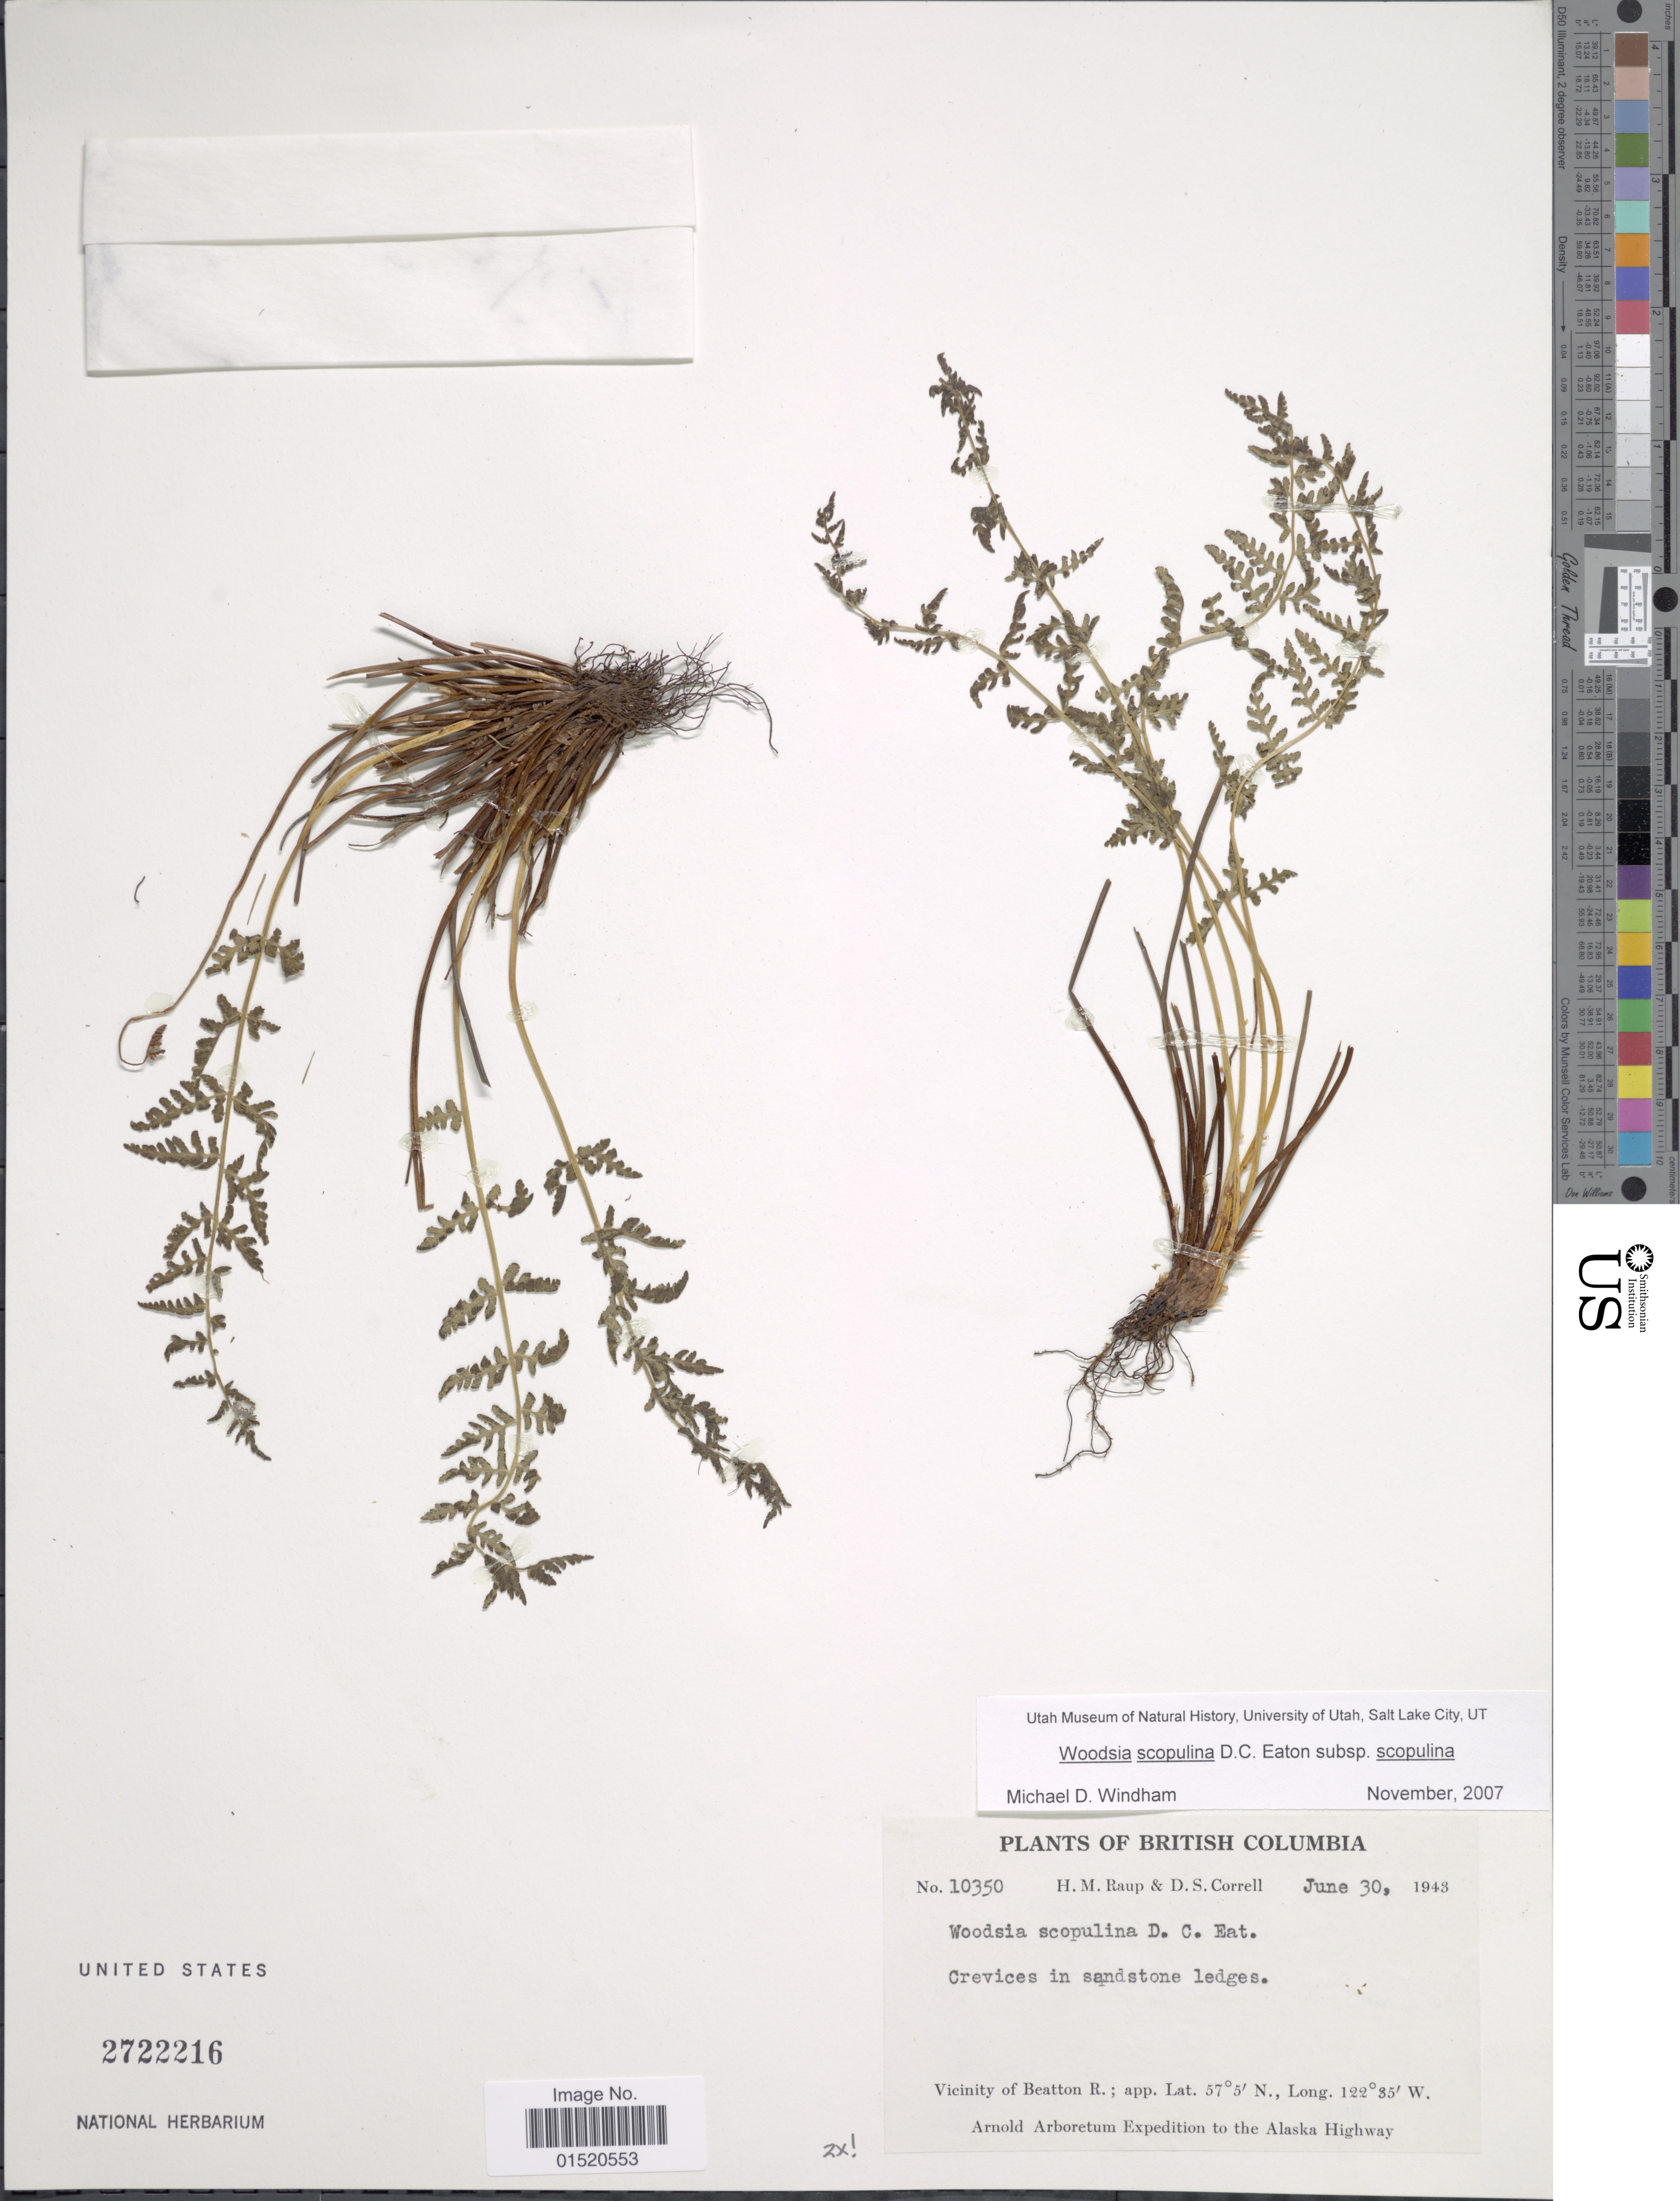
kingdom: Plantae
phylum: Tracheophyta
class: Polypodiopsida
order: Polypodiales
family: Woodsiaceae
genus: Woodsia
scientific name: Woodsia scopulina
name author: D.C. Eaton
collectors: H. Raup & D. S. Correll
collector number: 10350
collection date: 1943-06-30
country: Canada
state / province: British Columbia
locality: Vicinity of Beaton R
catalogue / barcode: US 2722216